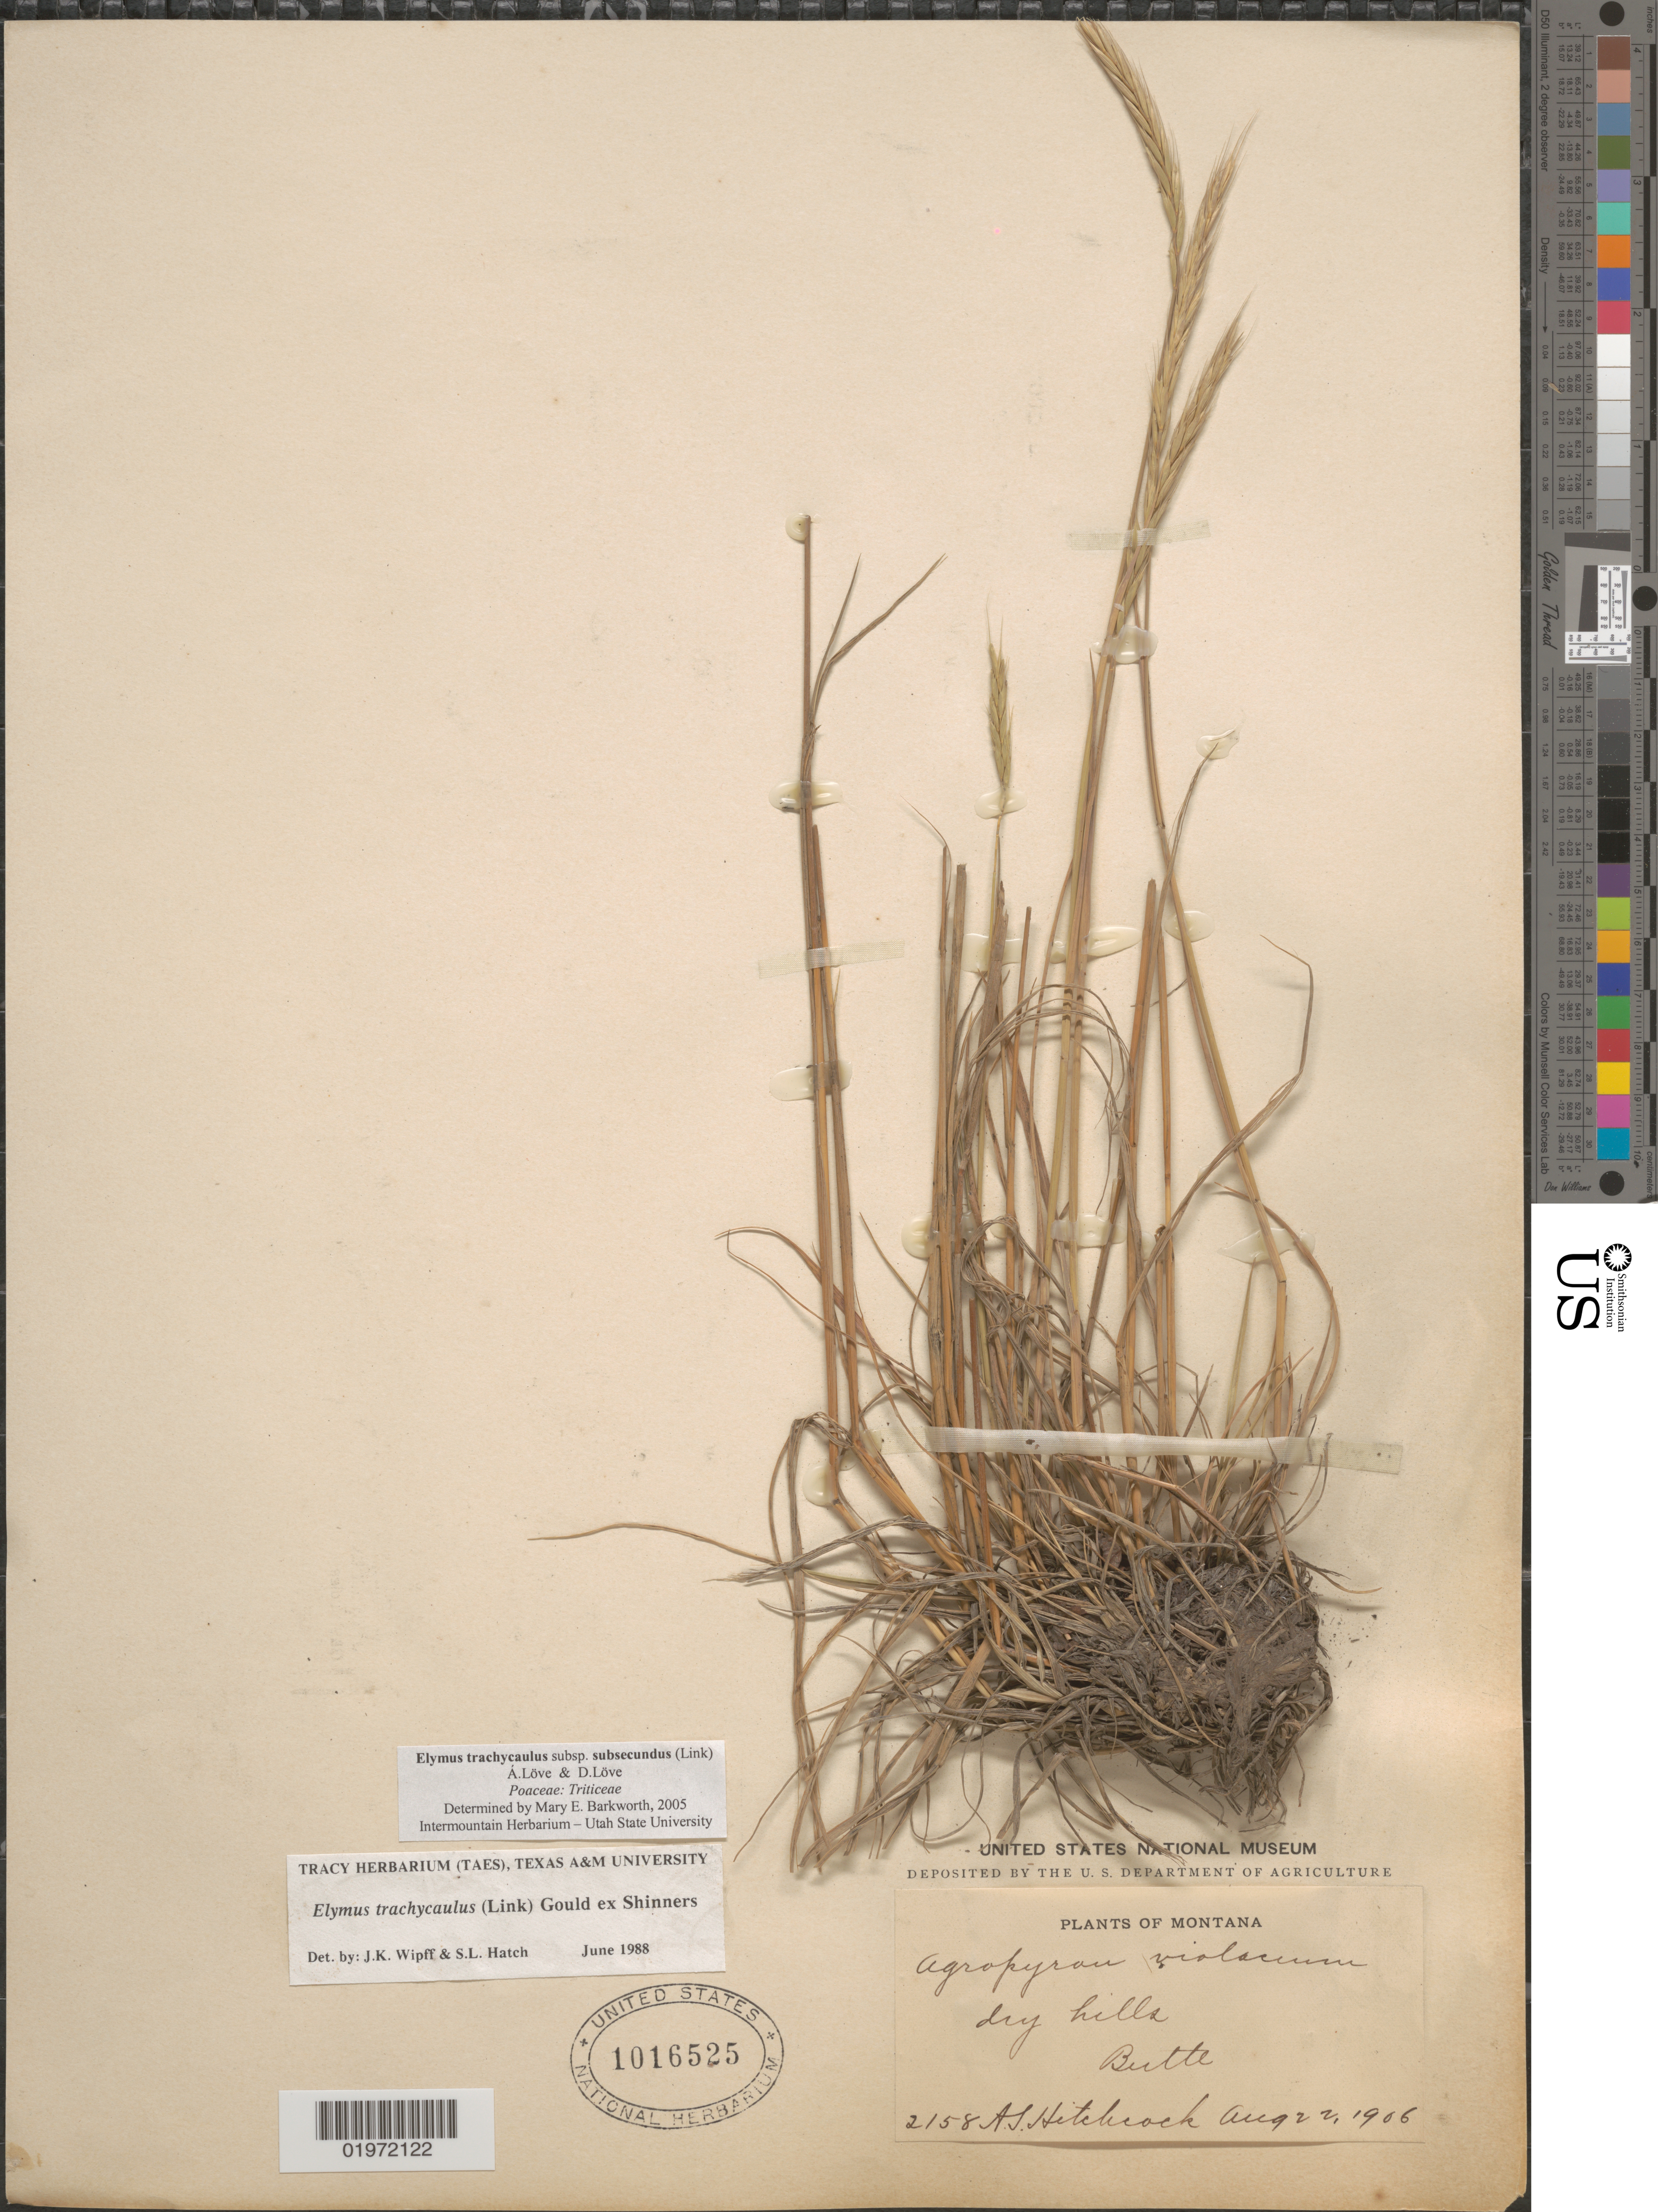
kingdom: Plantae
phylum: Tracheophyta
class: Liliopsida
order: Poales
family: Poaceae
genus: Elymus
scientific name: Elymus trachycaulus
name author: (Link) Gould ex Shinners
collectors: A. S. Hitchcock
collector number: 2158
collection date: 1906-08-22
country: United States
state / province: Montana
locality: Dry hills. Butte.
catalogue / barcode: US 1016525